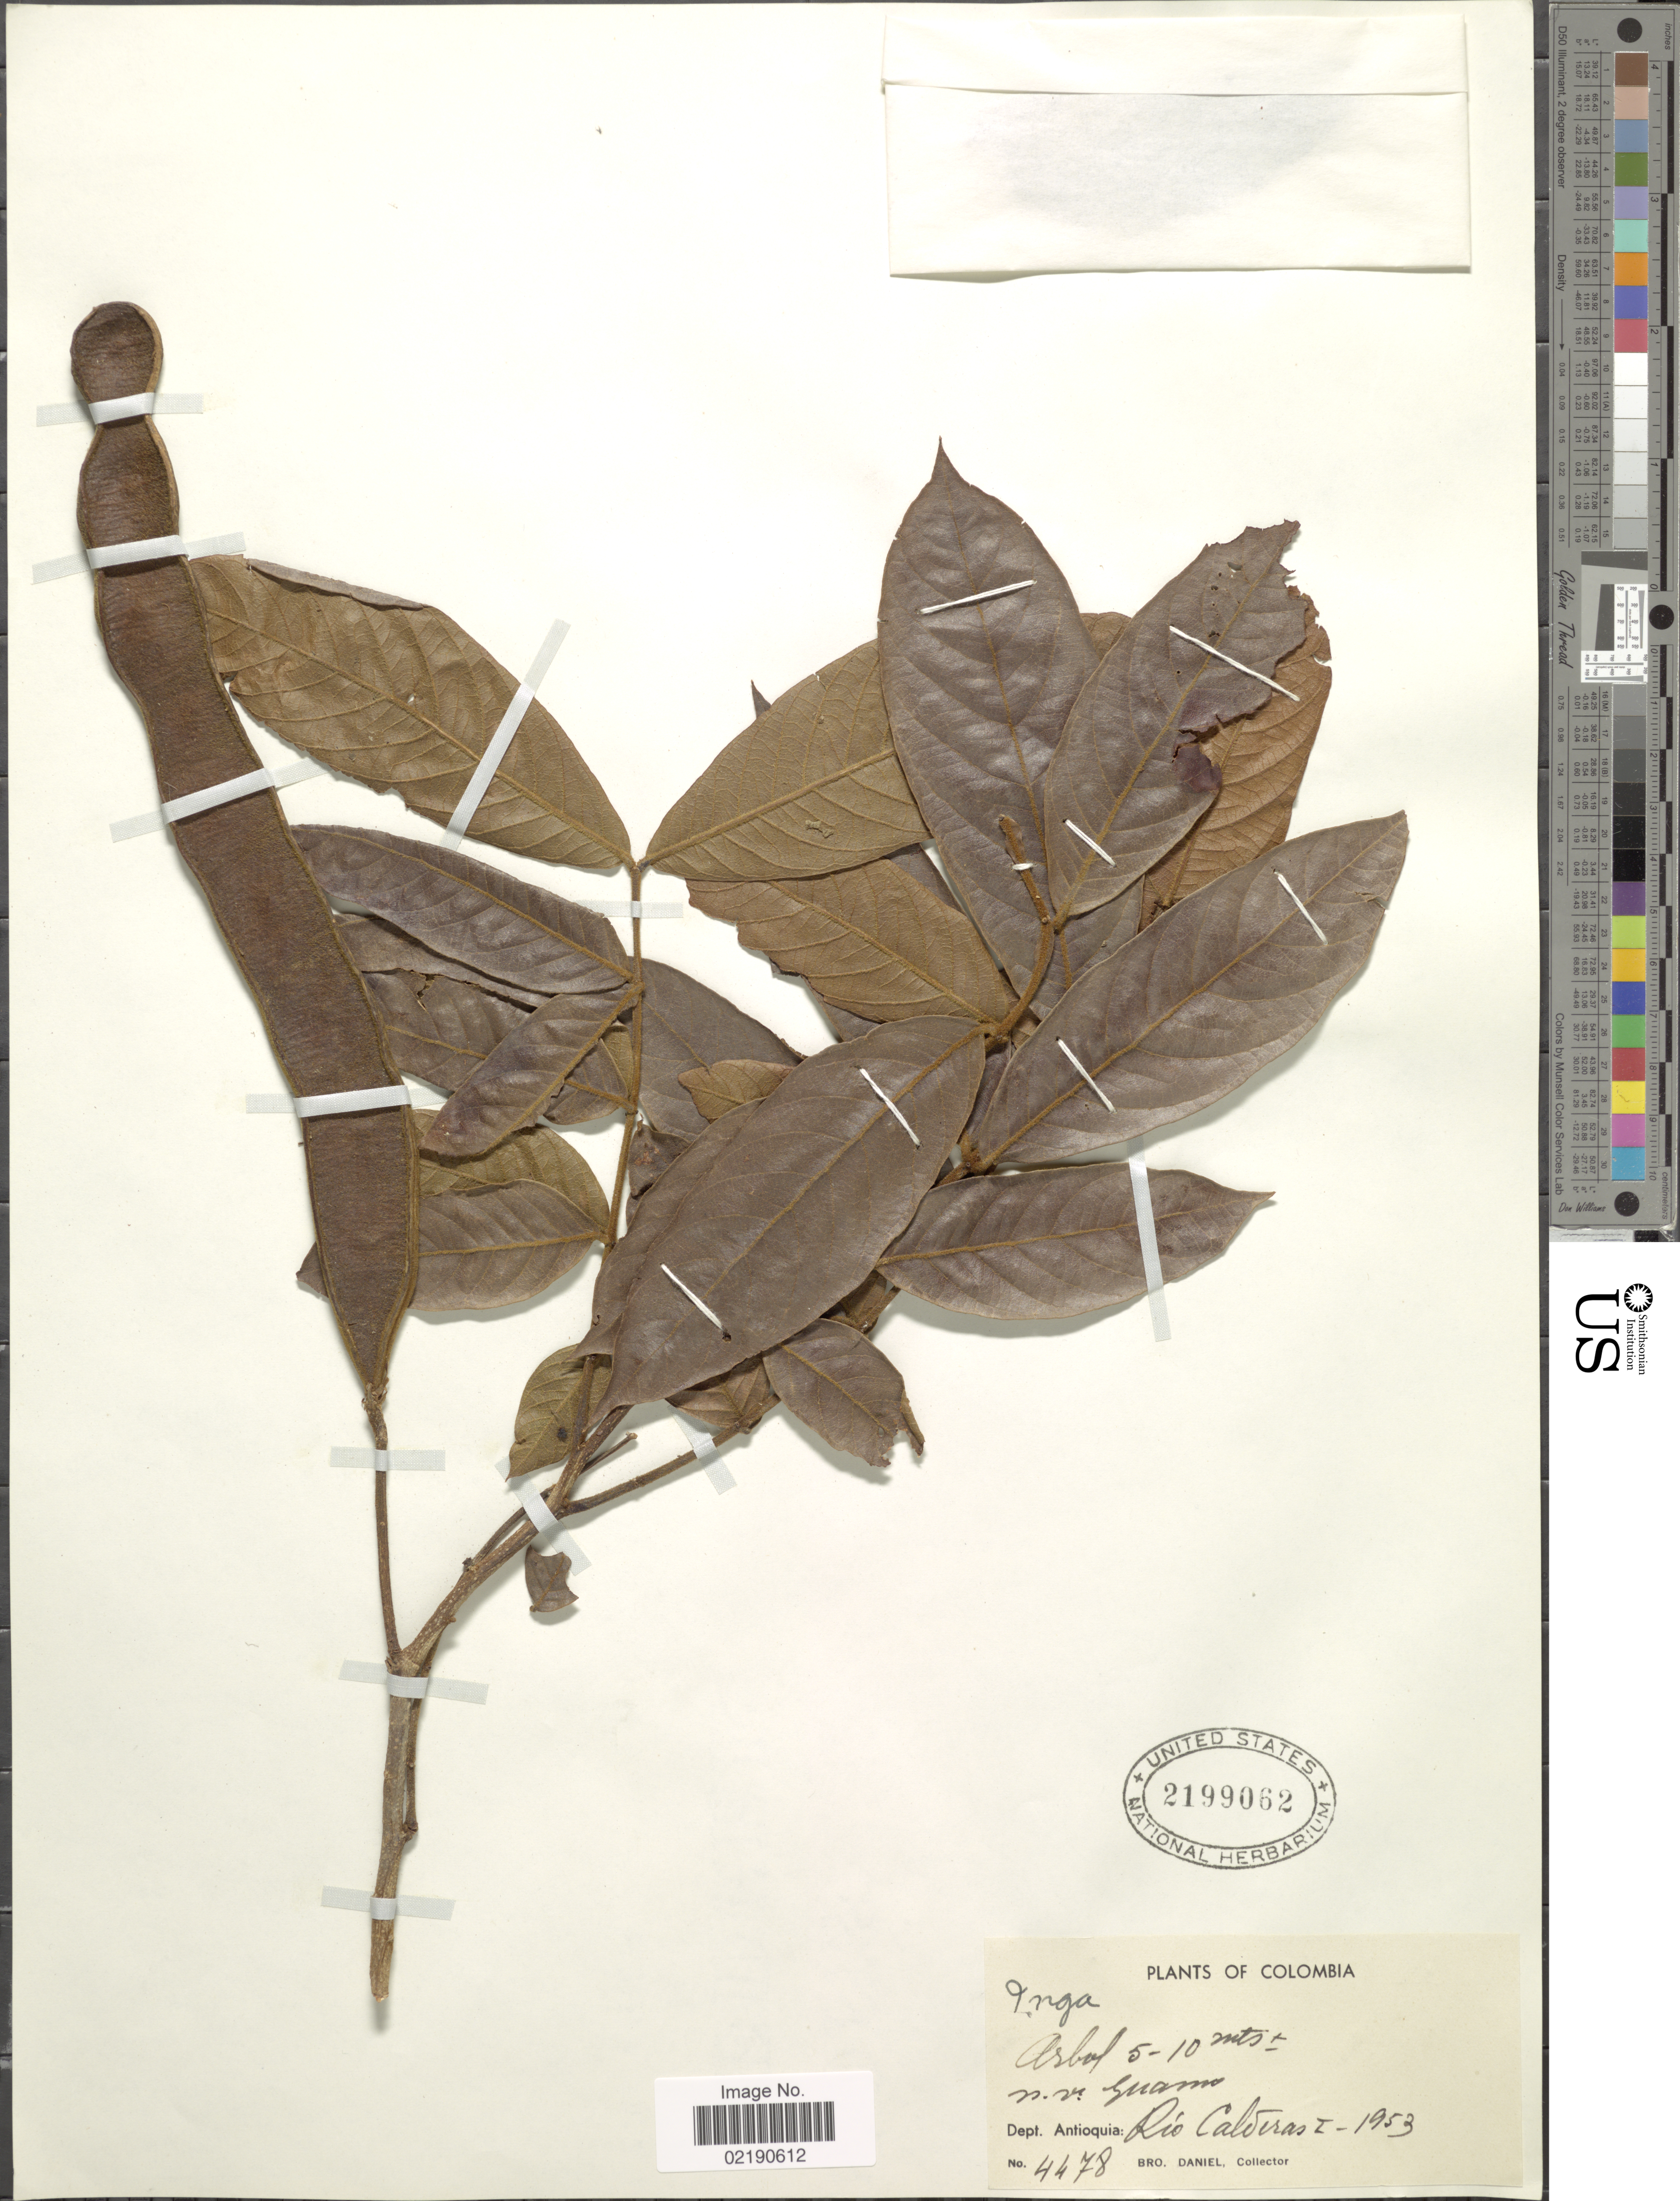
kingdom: Plantae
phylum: Tracheophyta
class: Magnoliopsida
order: Fabales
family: Fabaceae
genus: Inga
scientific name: Inga sp.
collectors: Bro. Daniel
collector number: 4478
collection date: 1953-01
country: Colombia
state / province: Antioquia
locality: Rio Calderas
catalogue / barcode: US 2199062